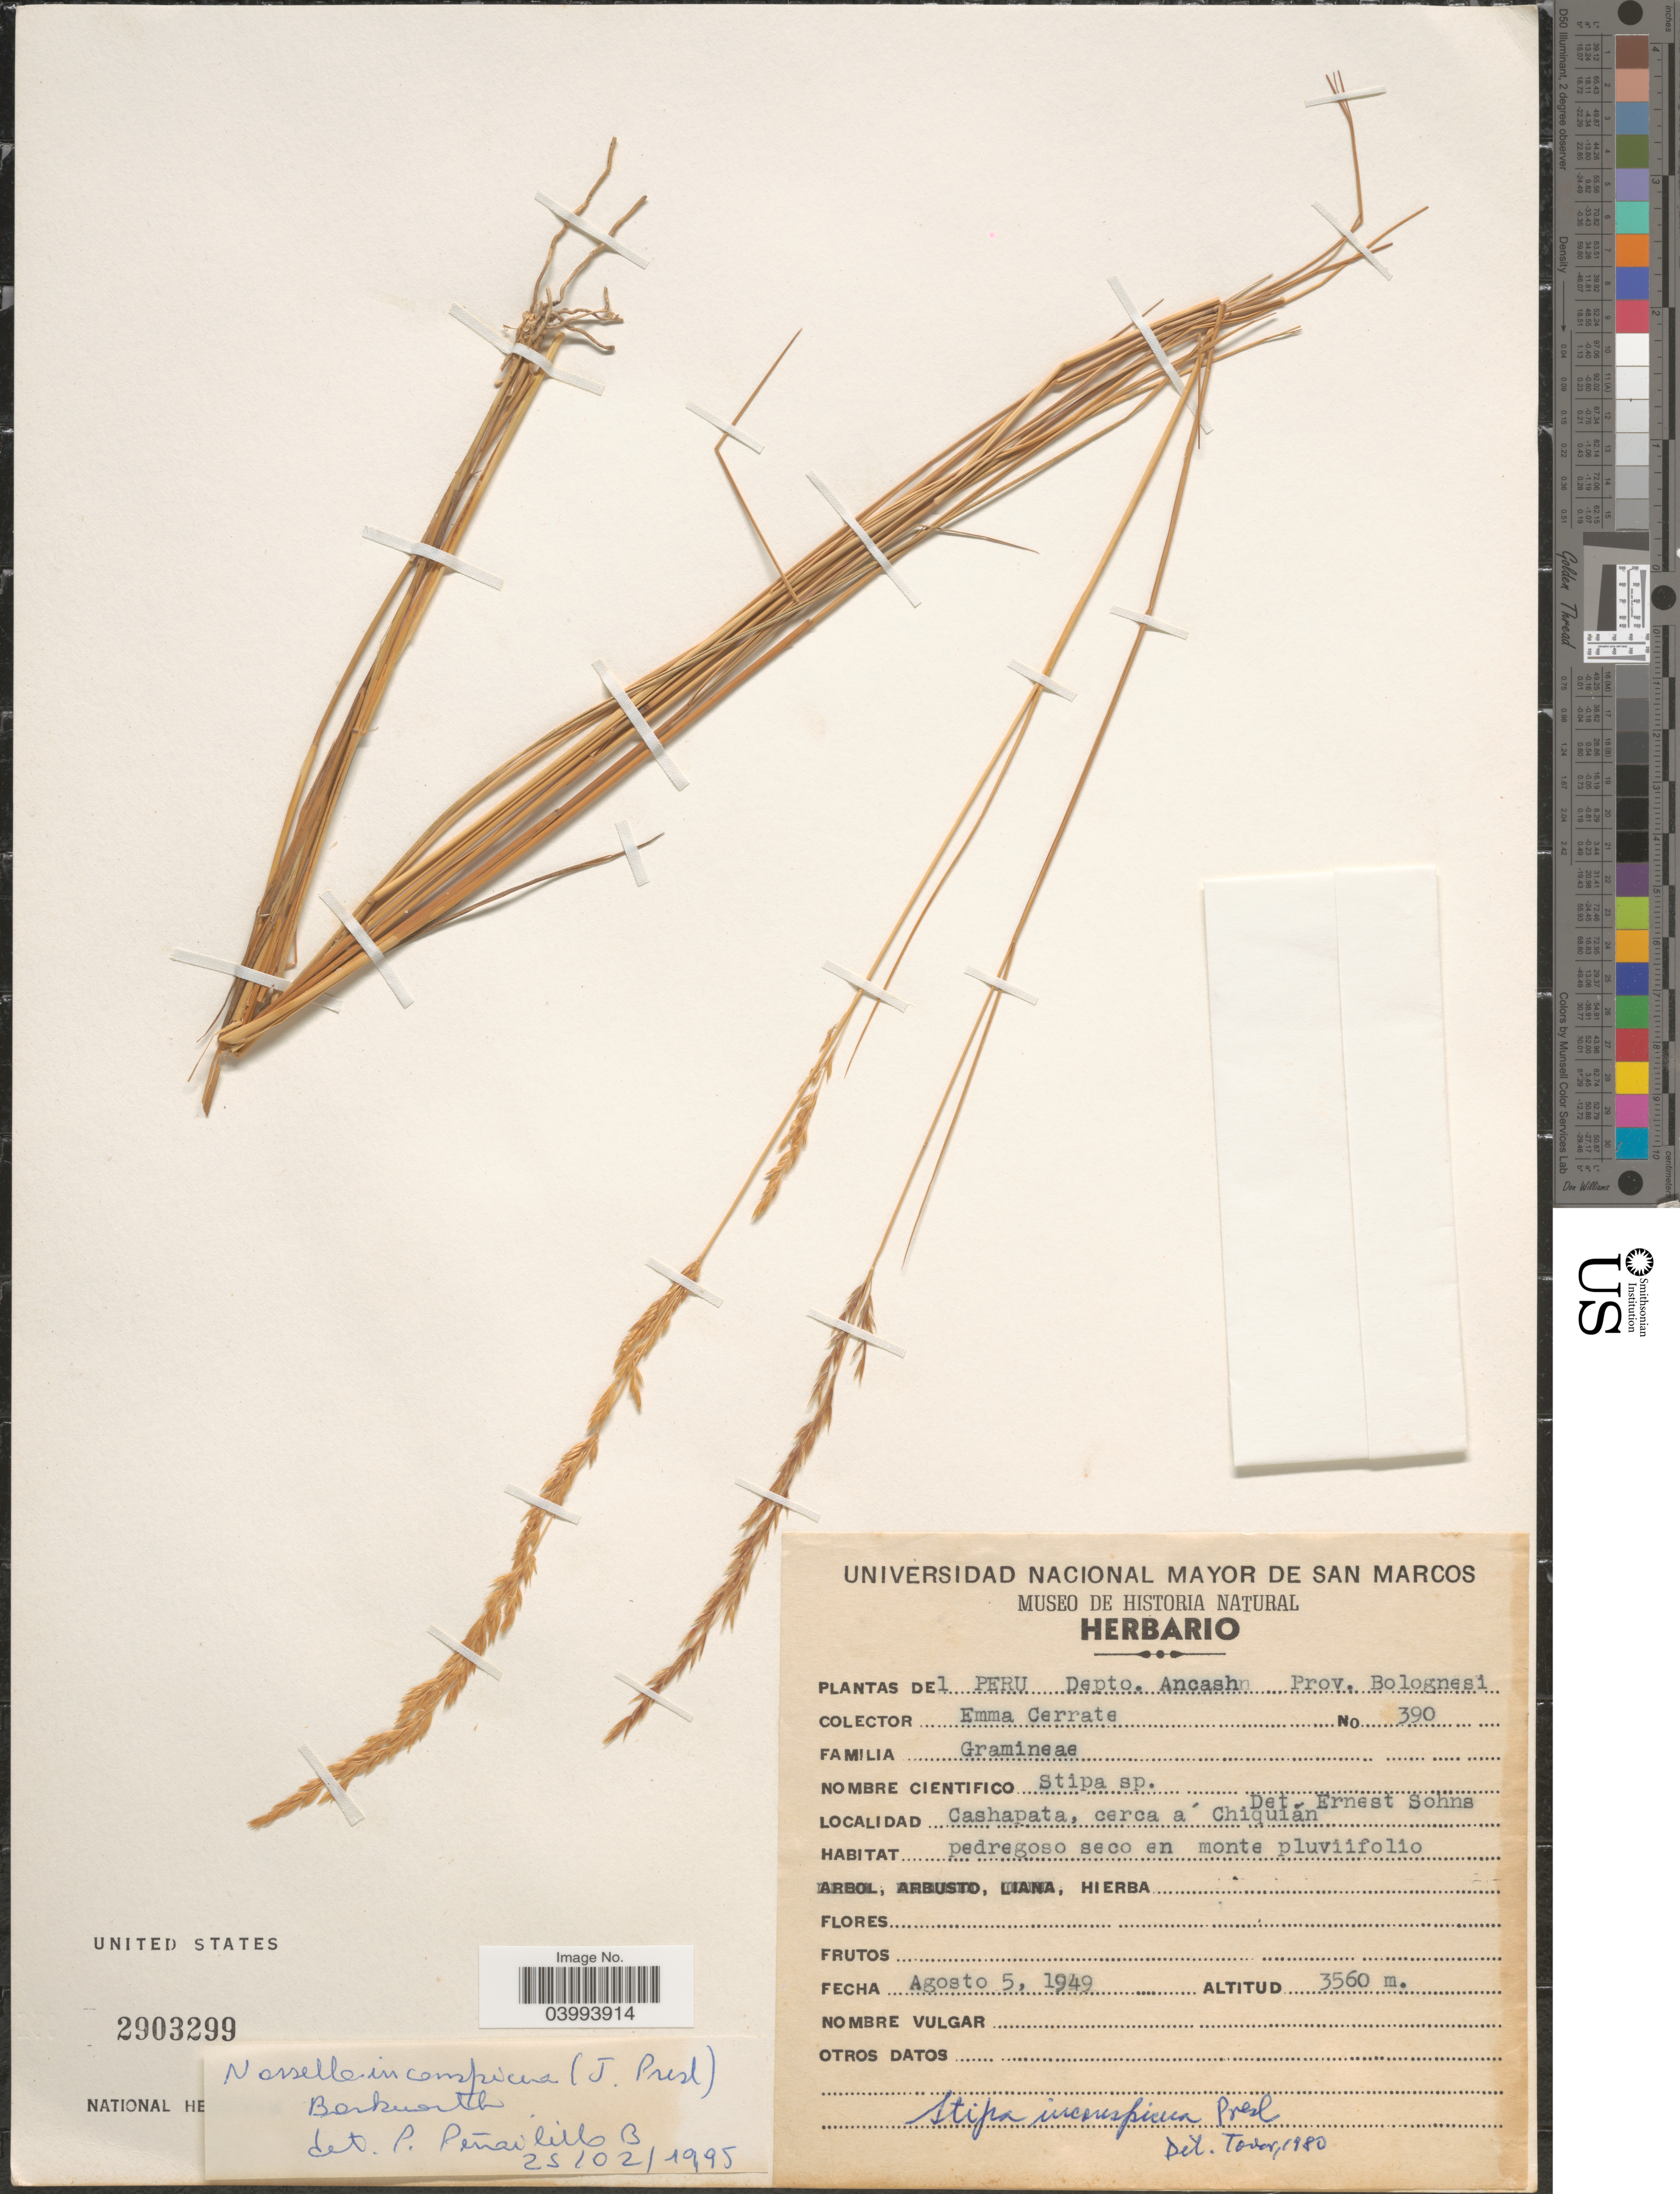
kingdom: Plantae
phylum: Tracheophyta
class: Liliopsida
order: Poales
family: Poaceae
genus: Nassella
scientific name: Nassella inconspicua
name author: (J. Presl) Barkworth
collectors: E. Cerrate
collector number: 390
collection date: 1949-08-05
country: Peru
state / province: Ancash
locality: Depto. Ancash. Prov. Bolognesi. Cashapata, cerca á Chiquián. Pedregoso seco en monte pluviifolio.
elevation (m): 3560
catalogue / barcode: US 2903299